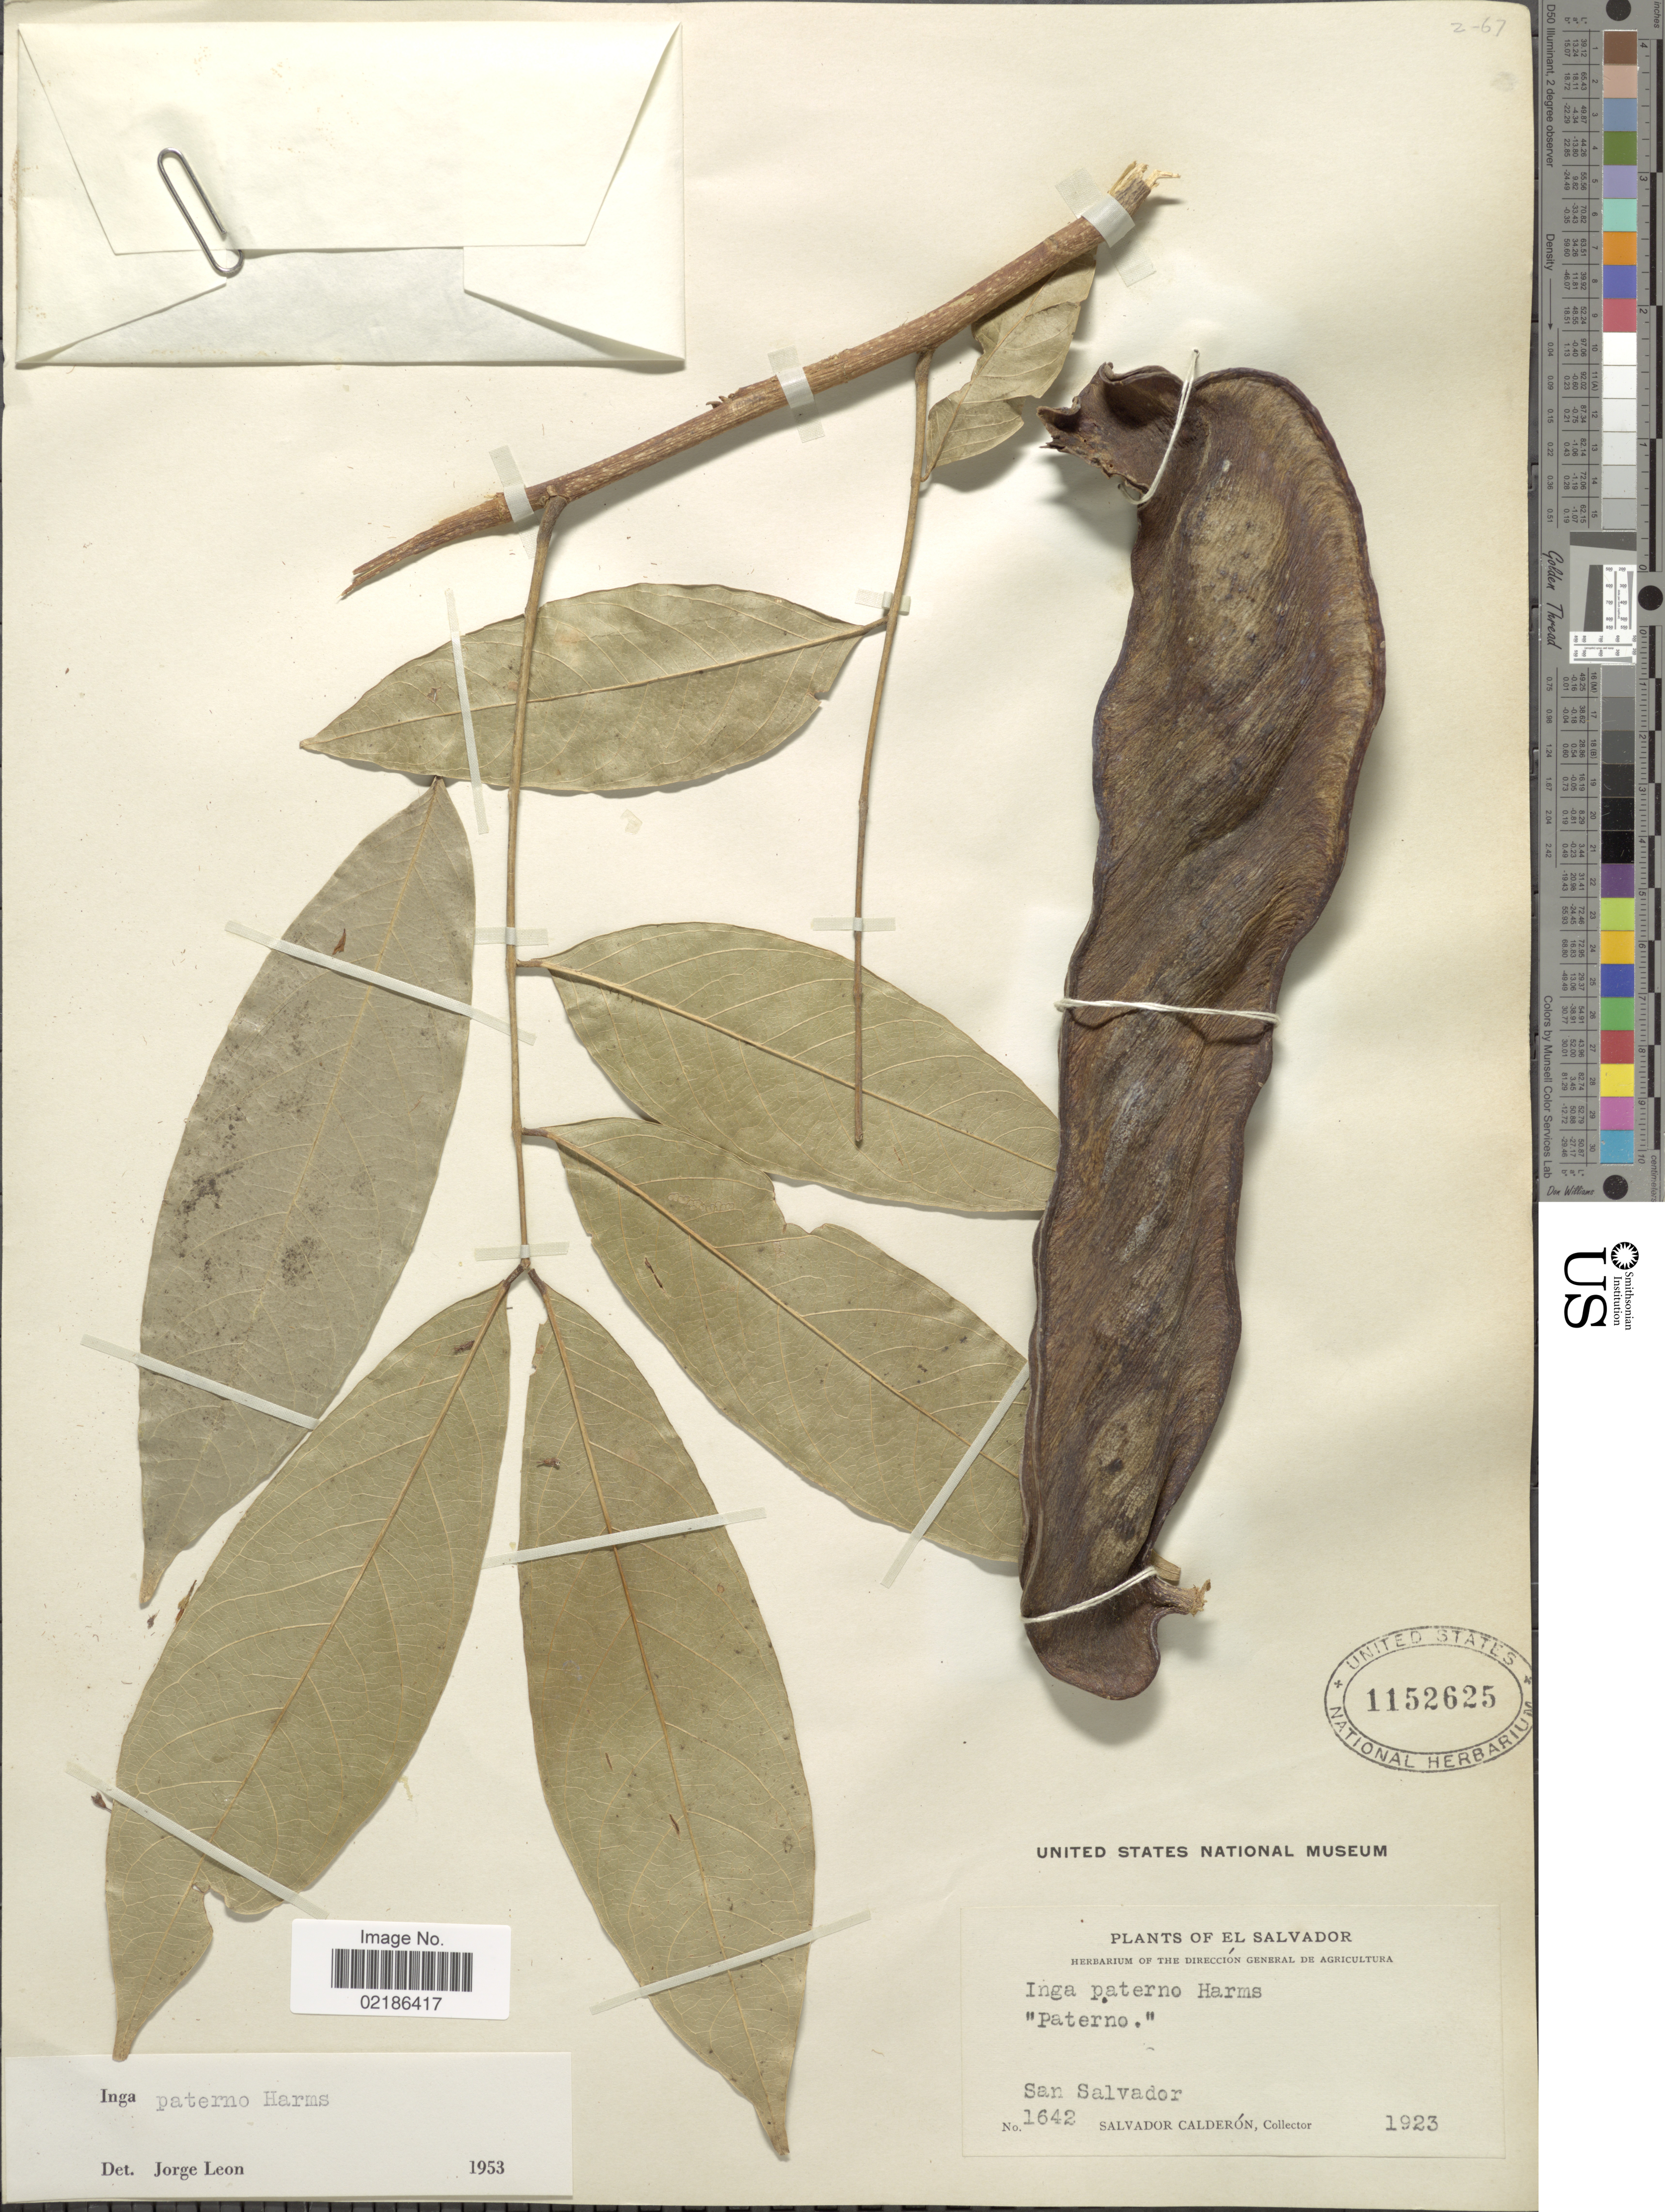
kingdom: Plantae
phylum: Tracheophyta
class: Magnoliopsida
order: Fabales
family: Fabaceae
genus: Inga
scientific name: Inga paterno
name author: Harms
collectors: S. Calderón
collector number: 1642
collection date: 1923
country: El Salvador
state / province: San Salvador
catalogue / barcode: US 1152625